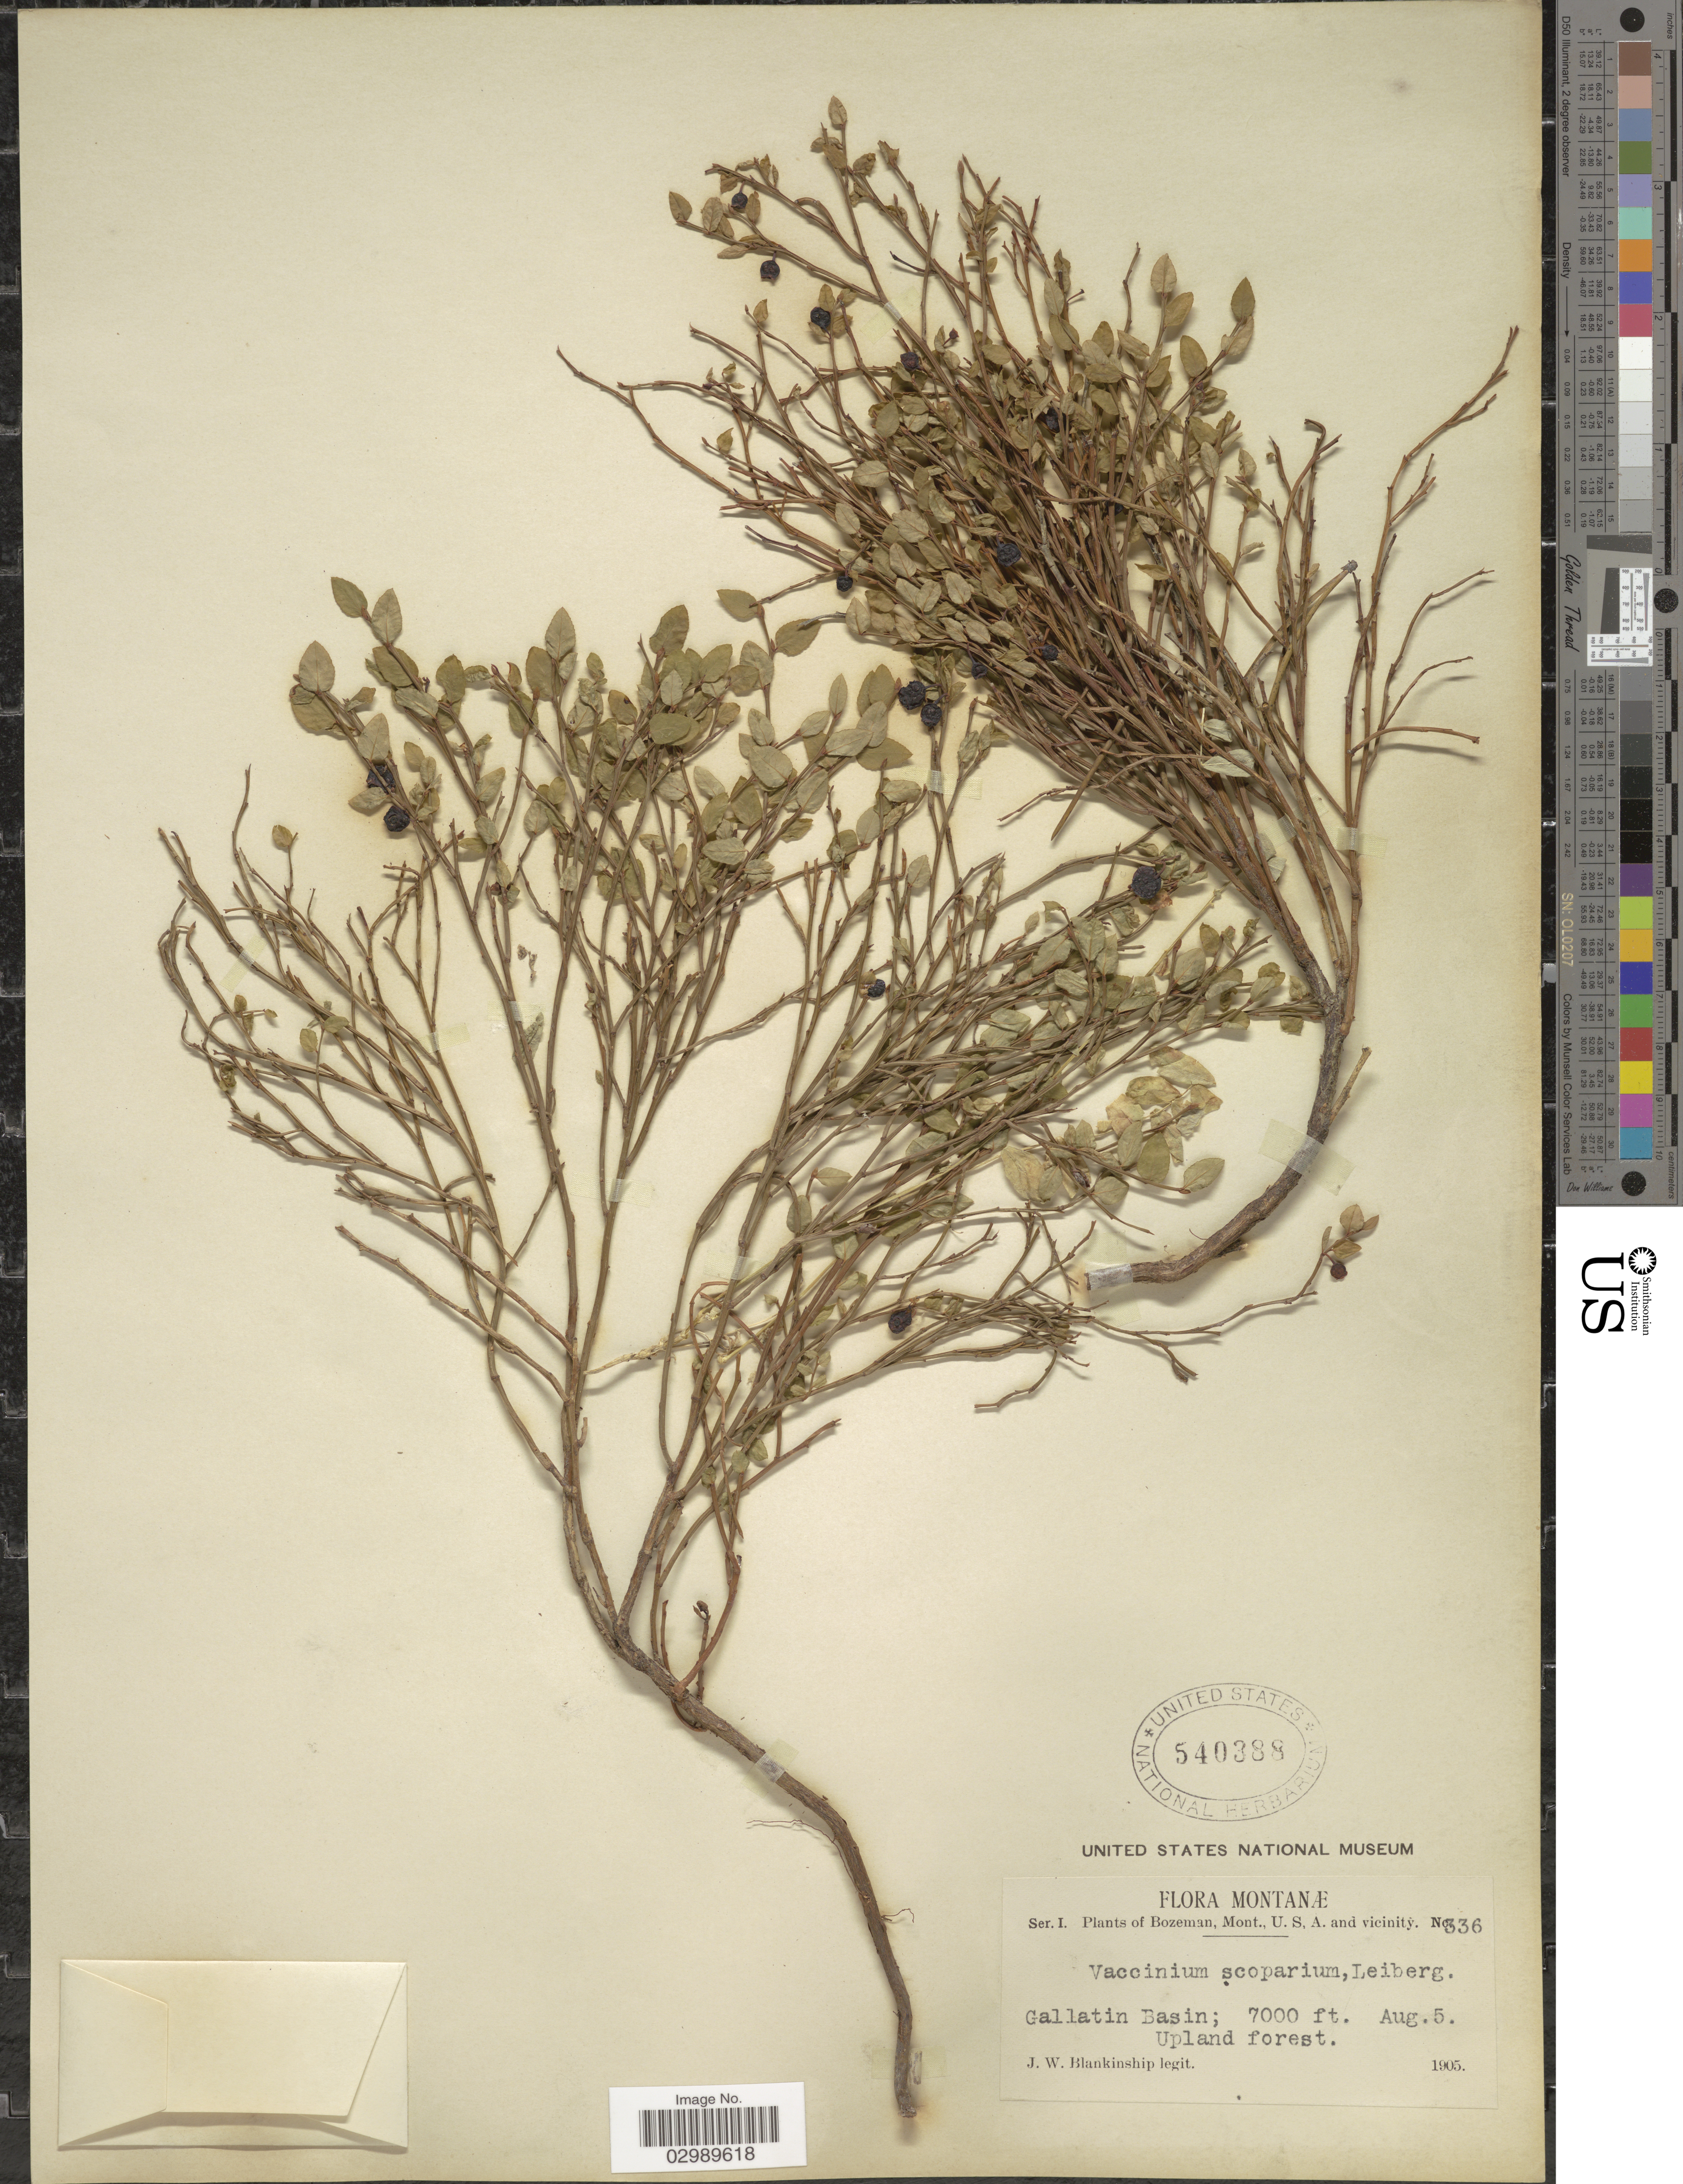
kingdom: Plantae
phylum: Tracheophyta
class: Magnoliopsida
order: Ericales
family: Ericaceae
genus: Vaccinium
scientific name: Vaccinium scoparium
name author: Leiberg ex Coville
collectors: J. W. Blankinship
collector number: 336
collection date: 1905-08-05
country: United States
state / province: Montana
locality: Montanæ. Bozeman. U.S., A. and vicinity. Gallatin Basin.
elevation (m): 2134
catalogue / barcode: US 540388